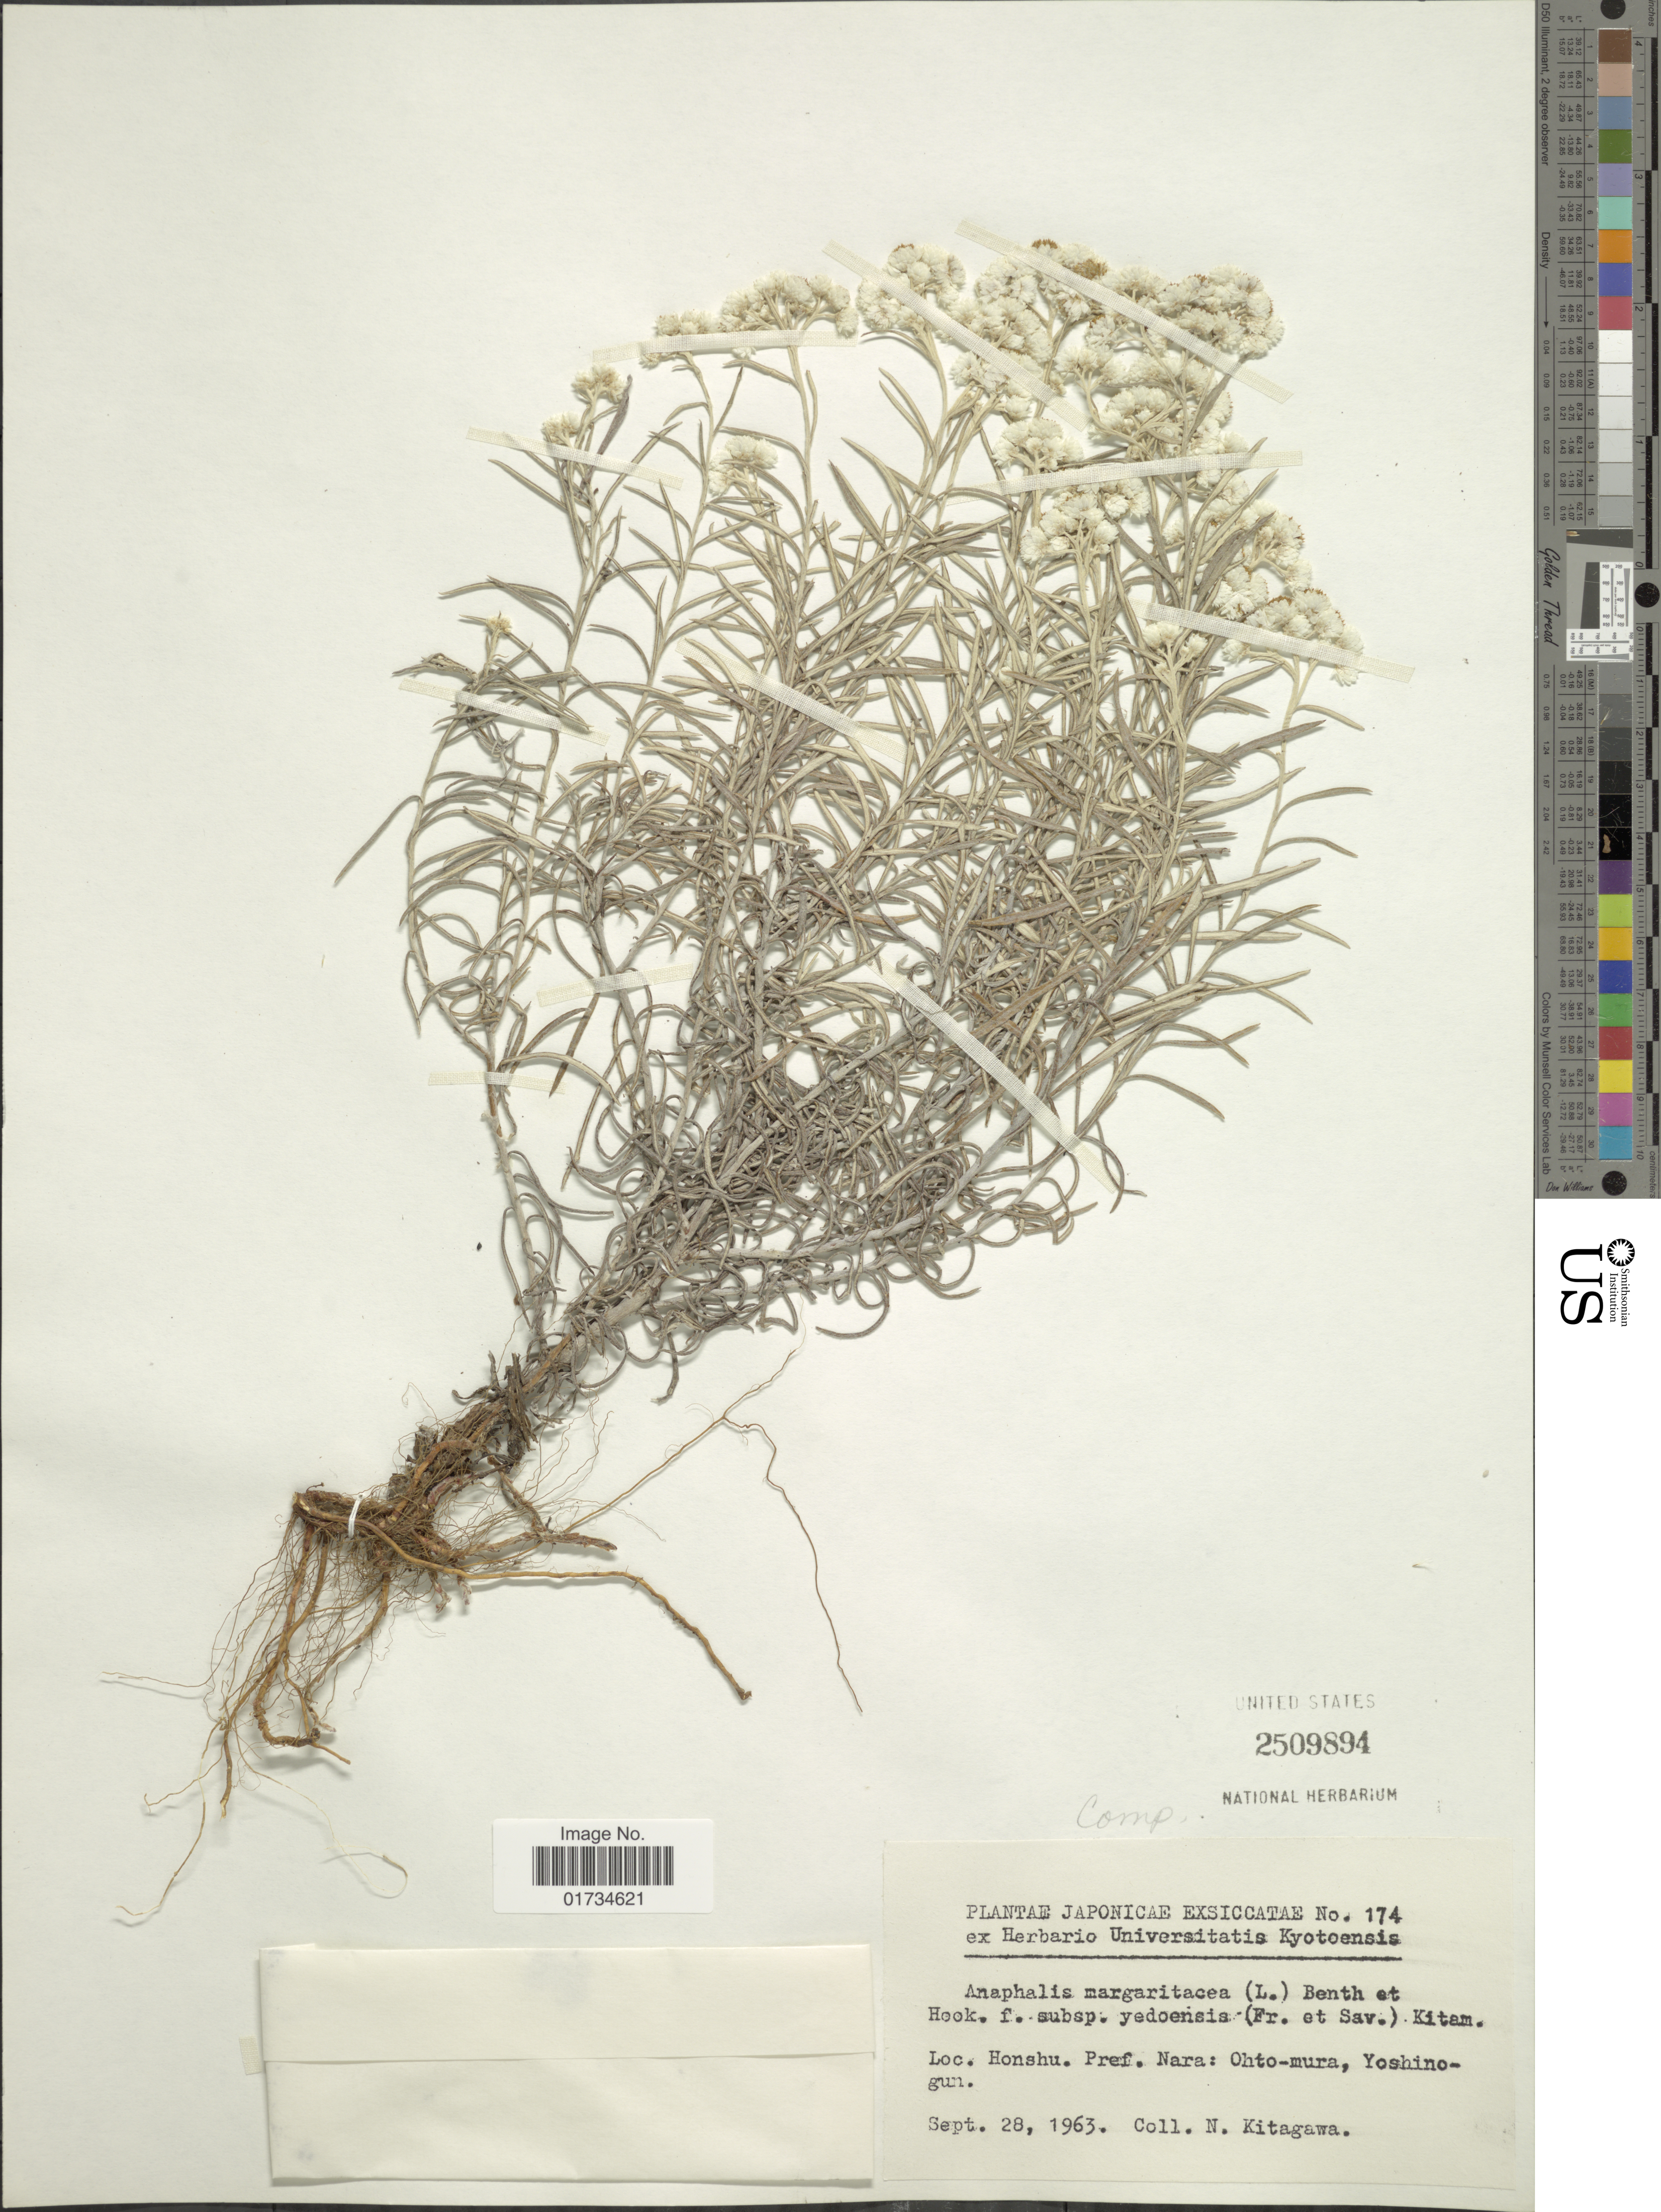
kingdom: Plantae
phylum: Tracheophyta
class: Magnoliopsida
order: Asterales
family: Asteraceae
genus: Anaphalis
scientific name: Anaphalis margaritacea var. yedoensis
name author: (Franch. & Sav.) Ohwi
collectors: N. Kitagawa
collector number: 174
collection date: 1963-09-28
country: Japan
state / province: Nara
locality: Honshu. Pref. Nara: Ohto-mura, Yoshino-gun.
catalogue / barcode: US 2509894